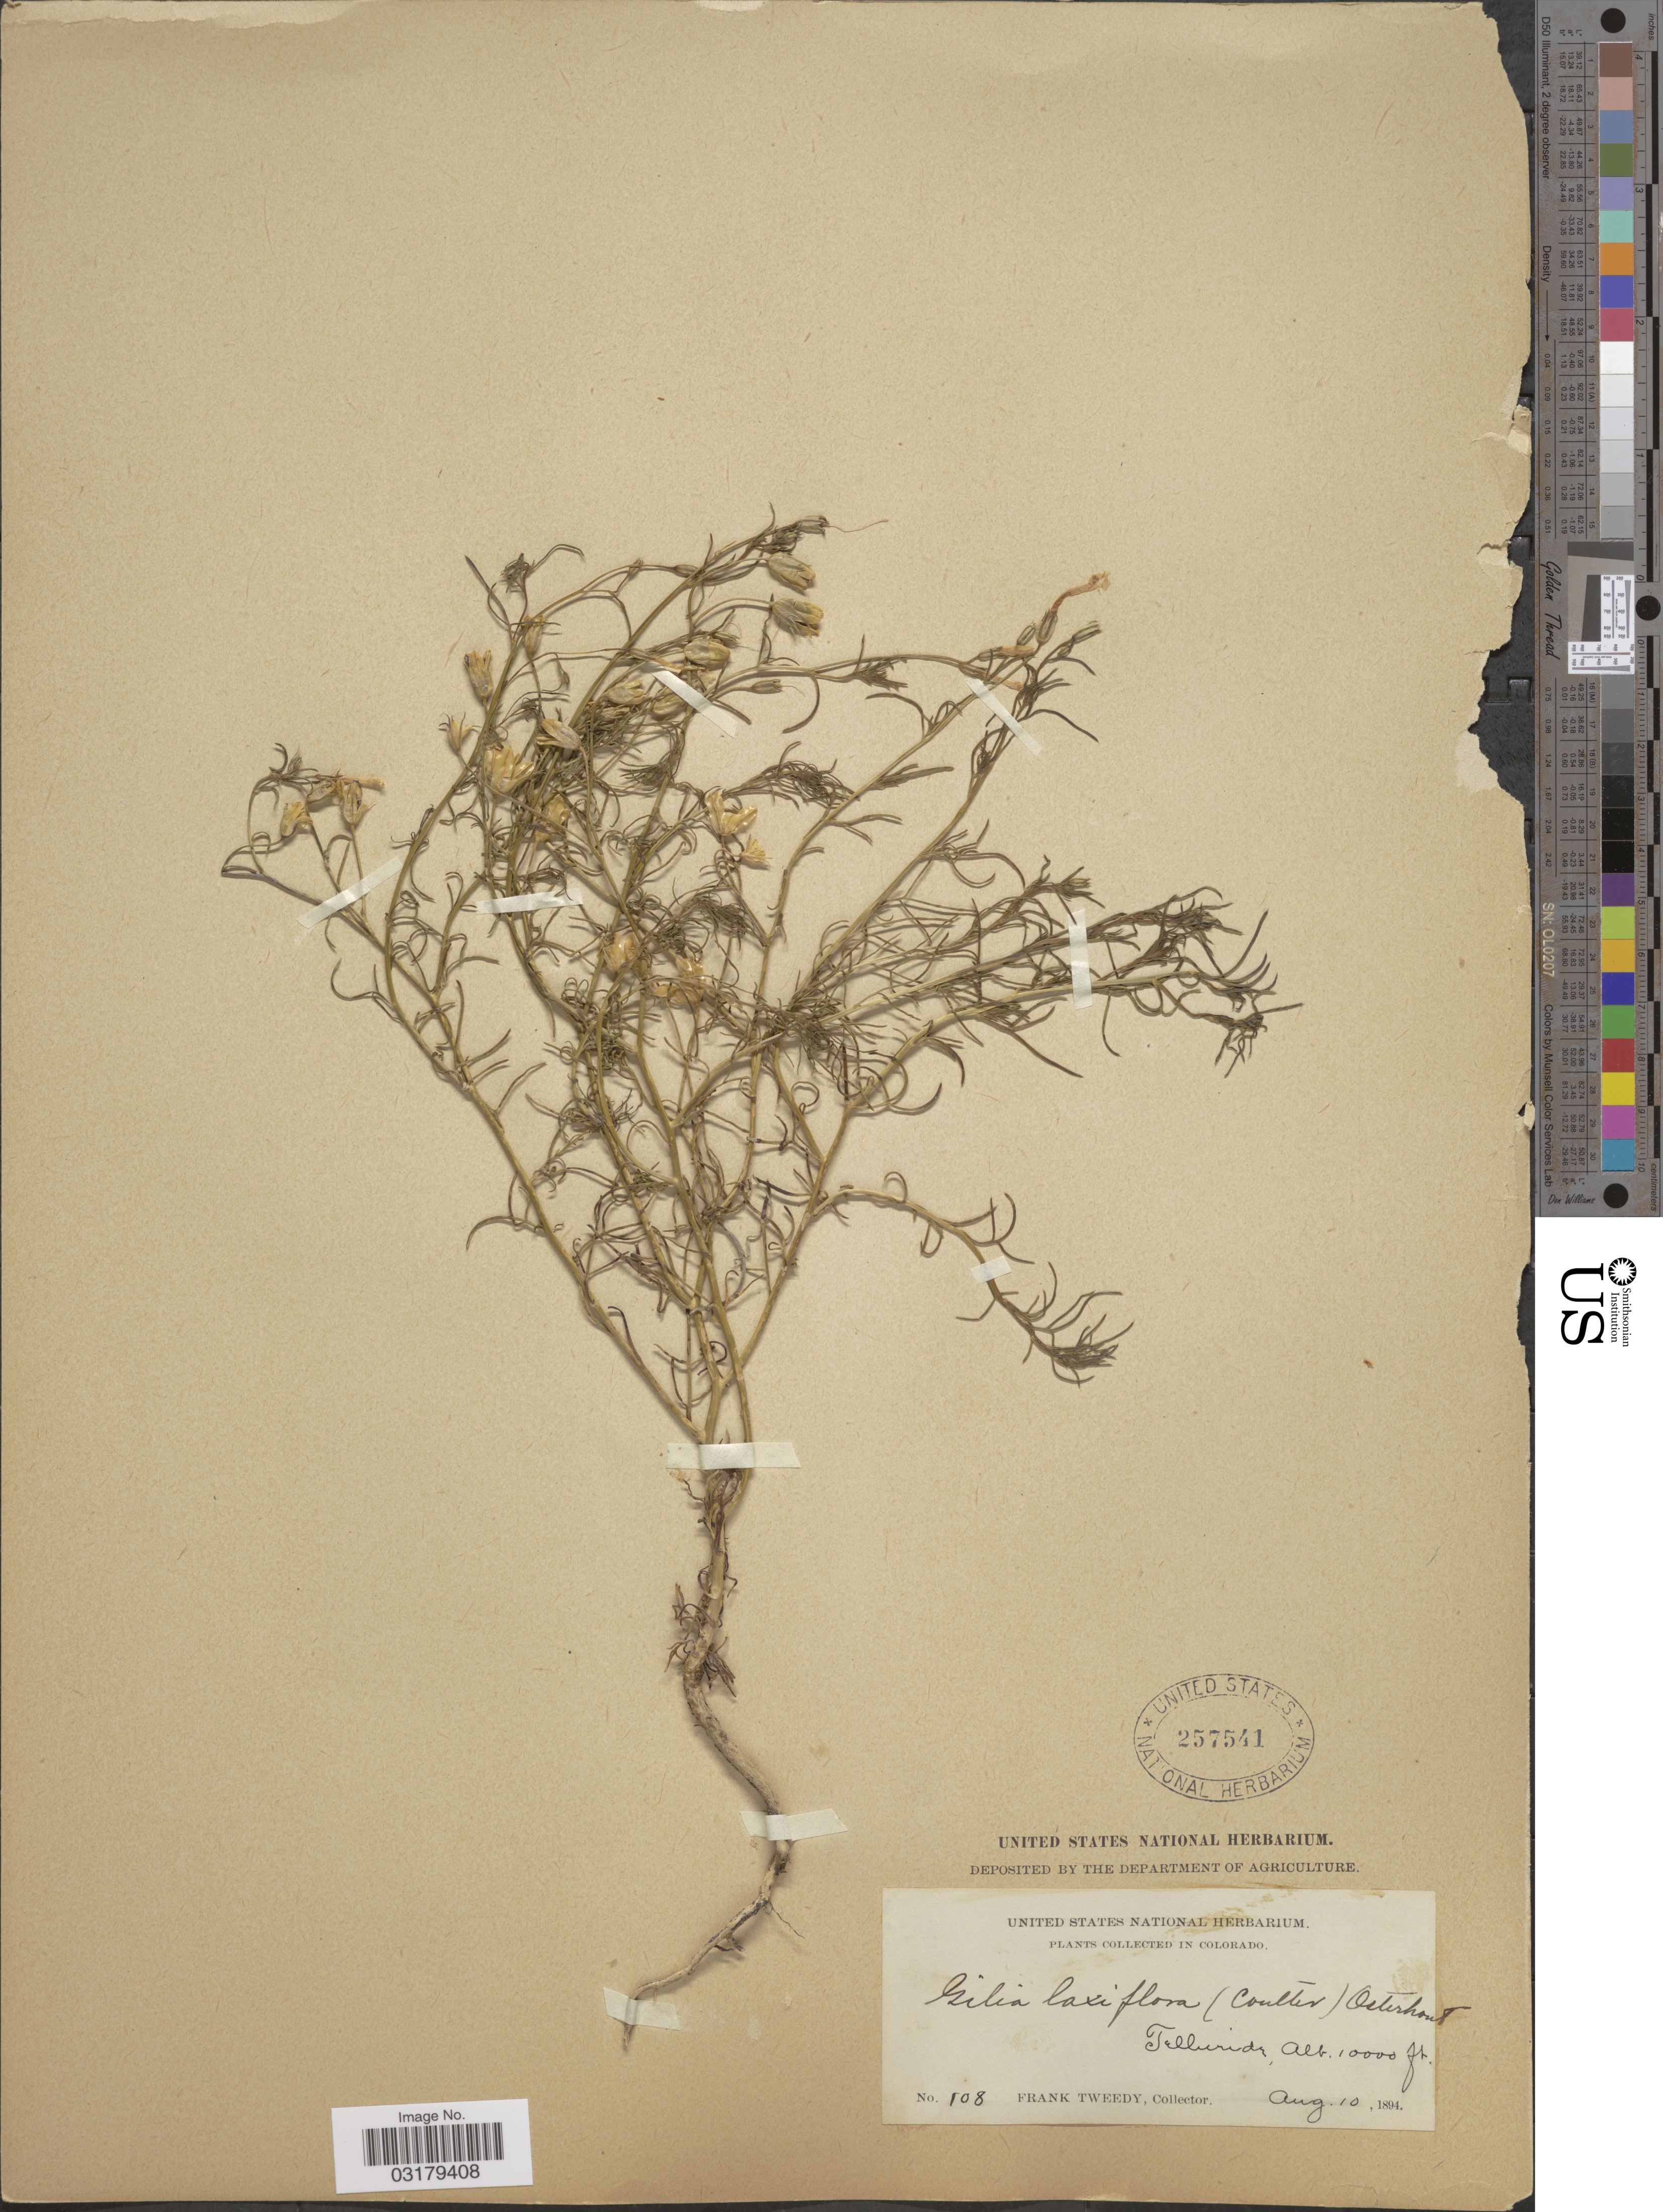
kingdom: Plantae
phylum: Tracheophyta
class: Magnoliopsida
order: Ericales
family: Polemoniaceae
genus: Ipomopsis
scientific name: Ipomopsis laxiflora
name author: (J.M. Coult.) V.E. Grant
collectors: F. Tweedy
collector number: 108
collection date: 1894-08-10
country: United States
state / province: Colorado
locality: Telluride.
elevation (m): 3048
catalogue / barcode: US 257541